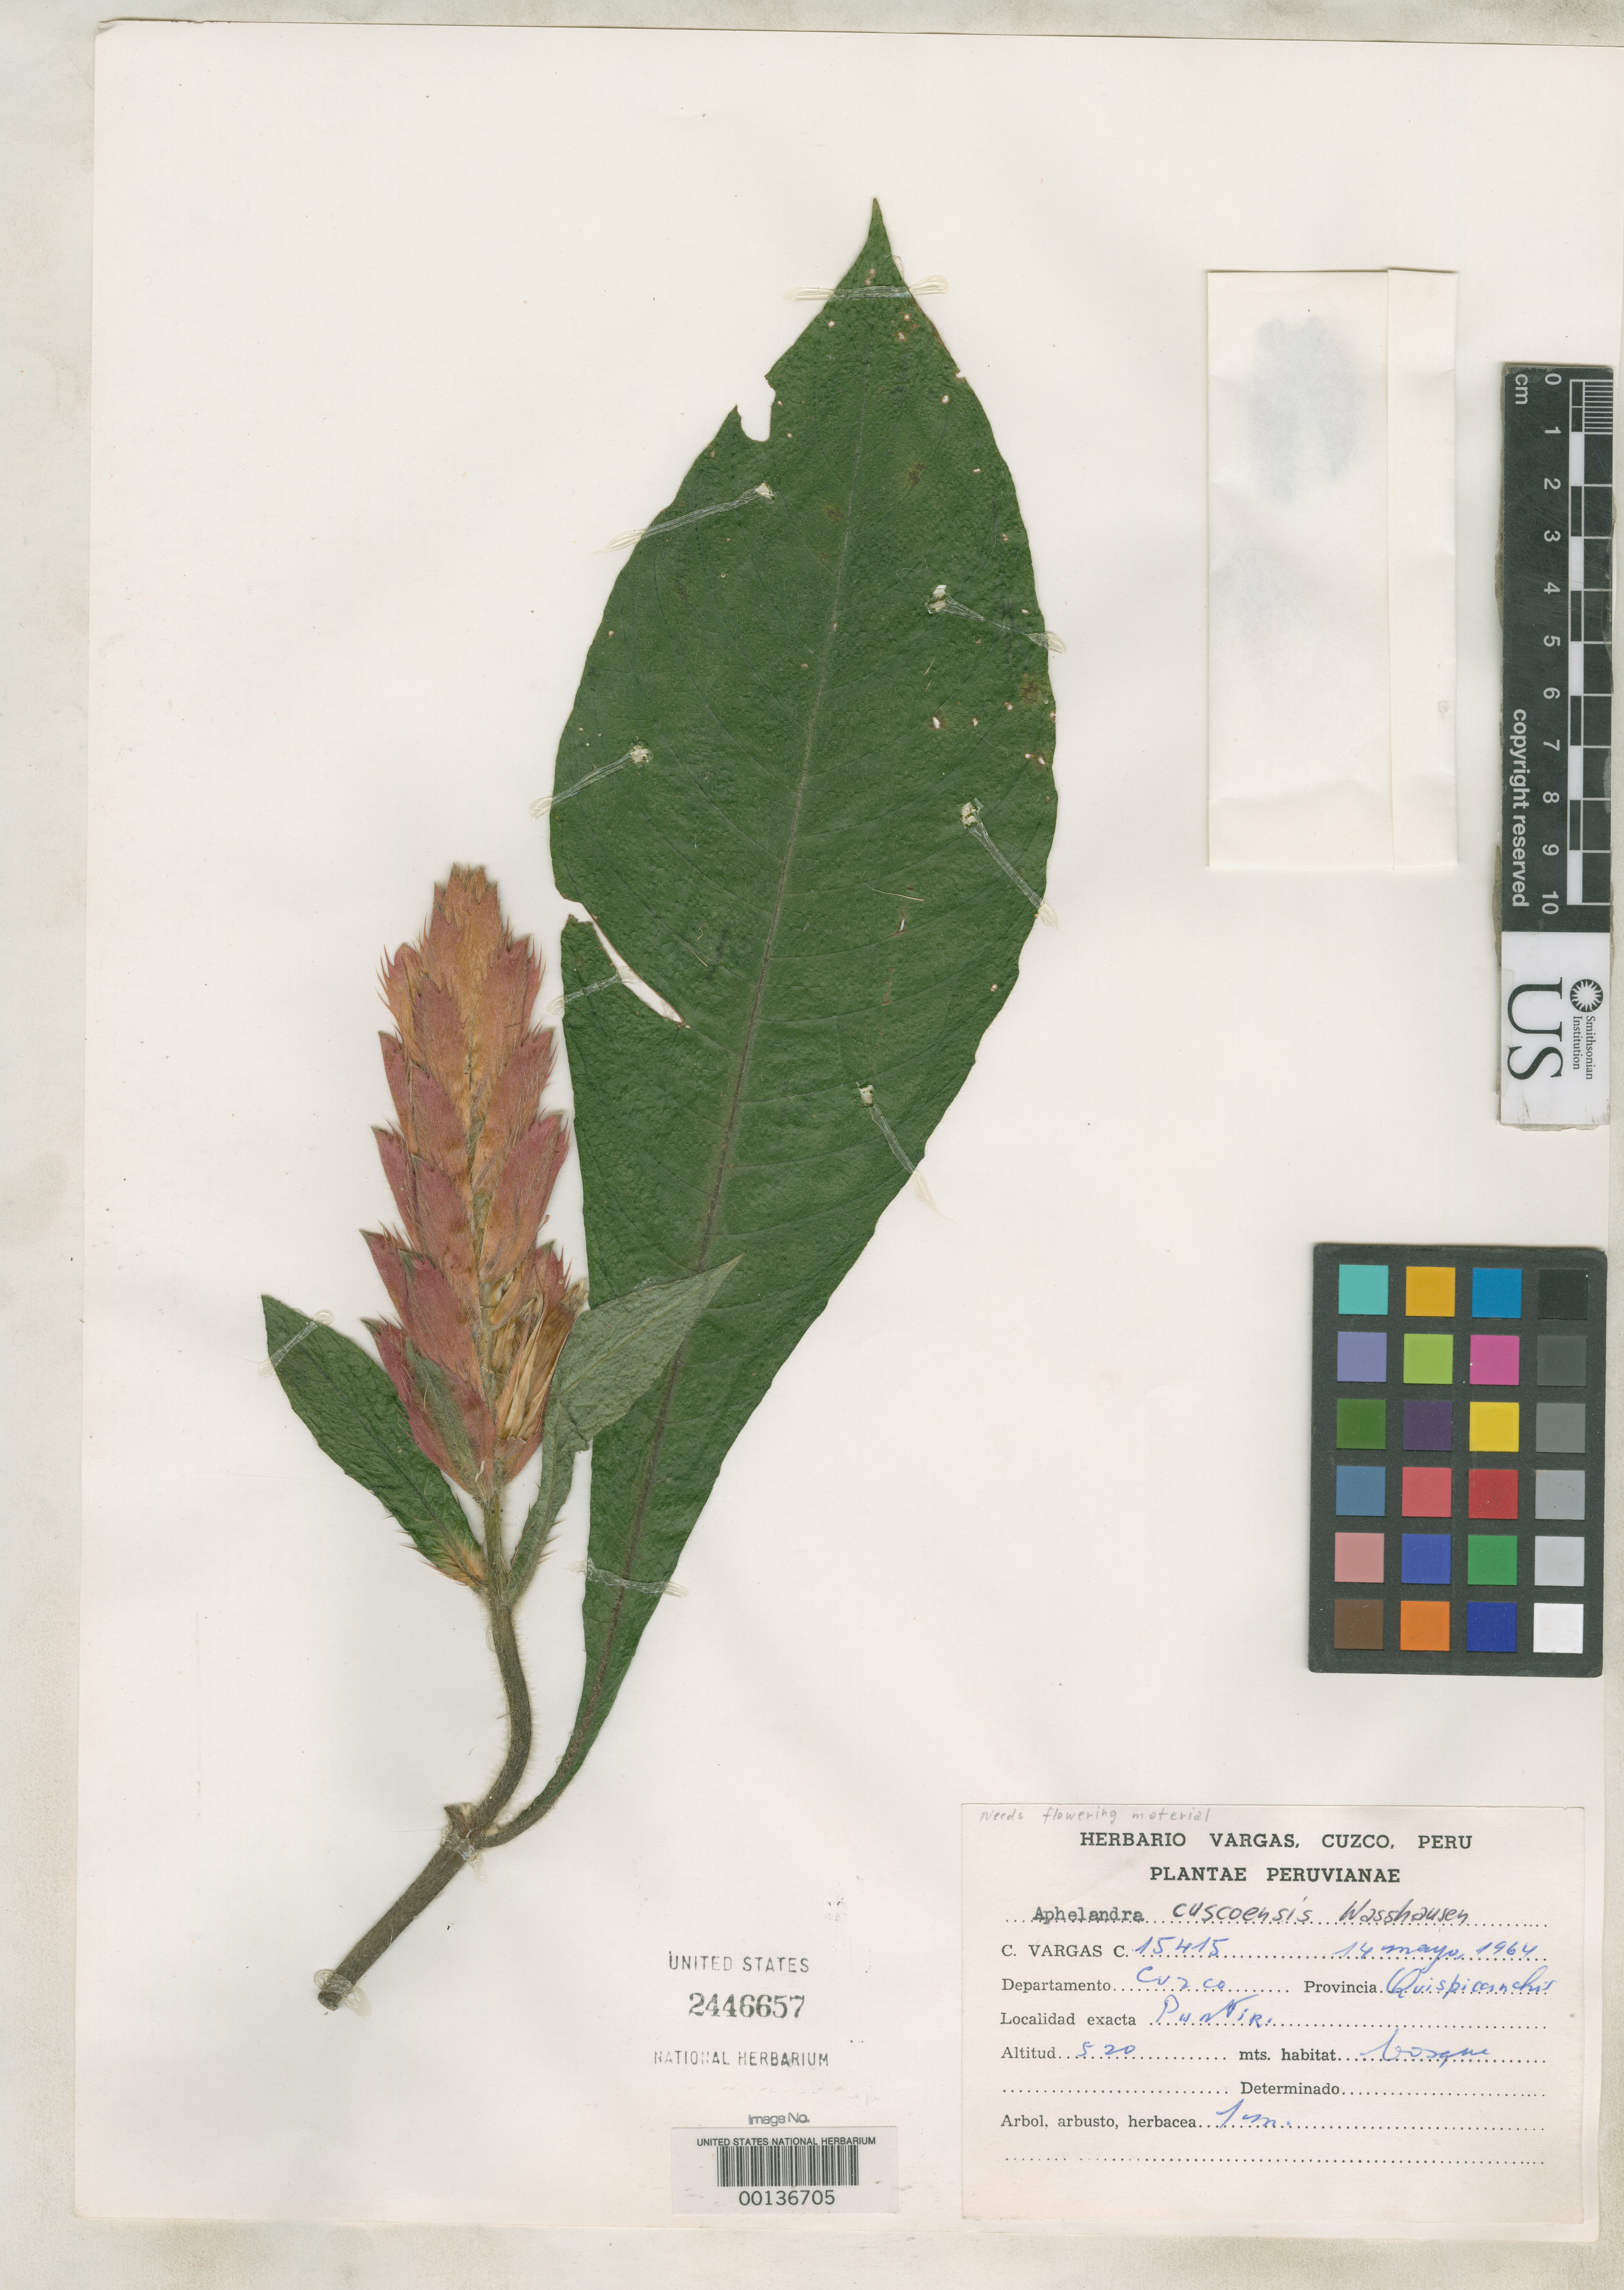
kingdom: Plantae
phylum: Tracheophyta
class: Magnoliopsida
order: Lamiales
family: Acanthaceae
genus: Aphelandra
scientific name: Aphelandra cuscoensis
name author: Wassh.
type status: Holotype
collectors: C. Vargas Calderón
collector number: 15415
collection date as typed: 14 May 1964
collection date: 1964-05-14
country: Peru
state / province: Cusco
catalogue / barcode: US 2446657